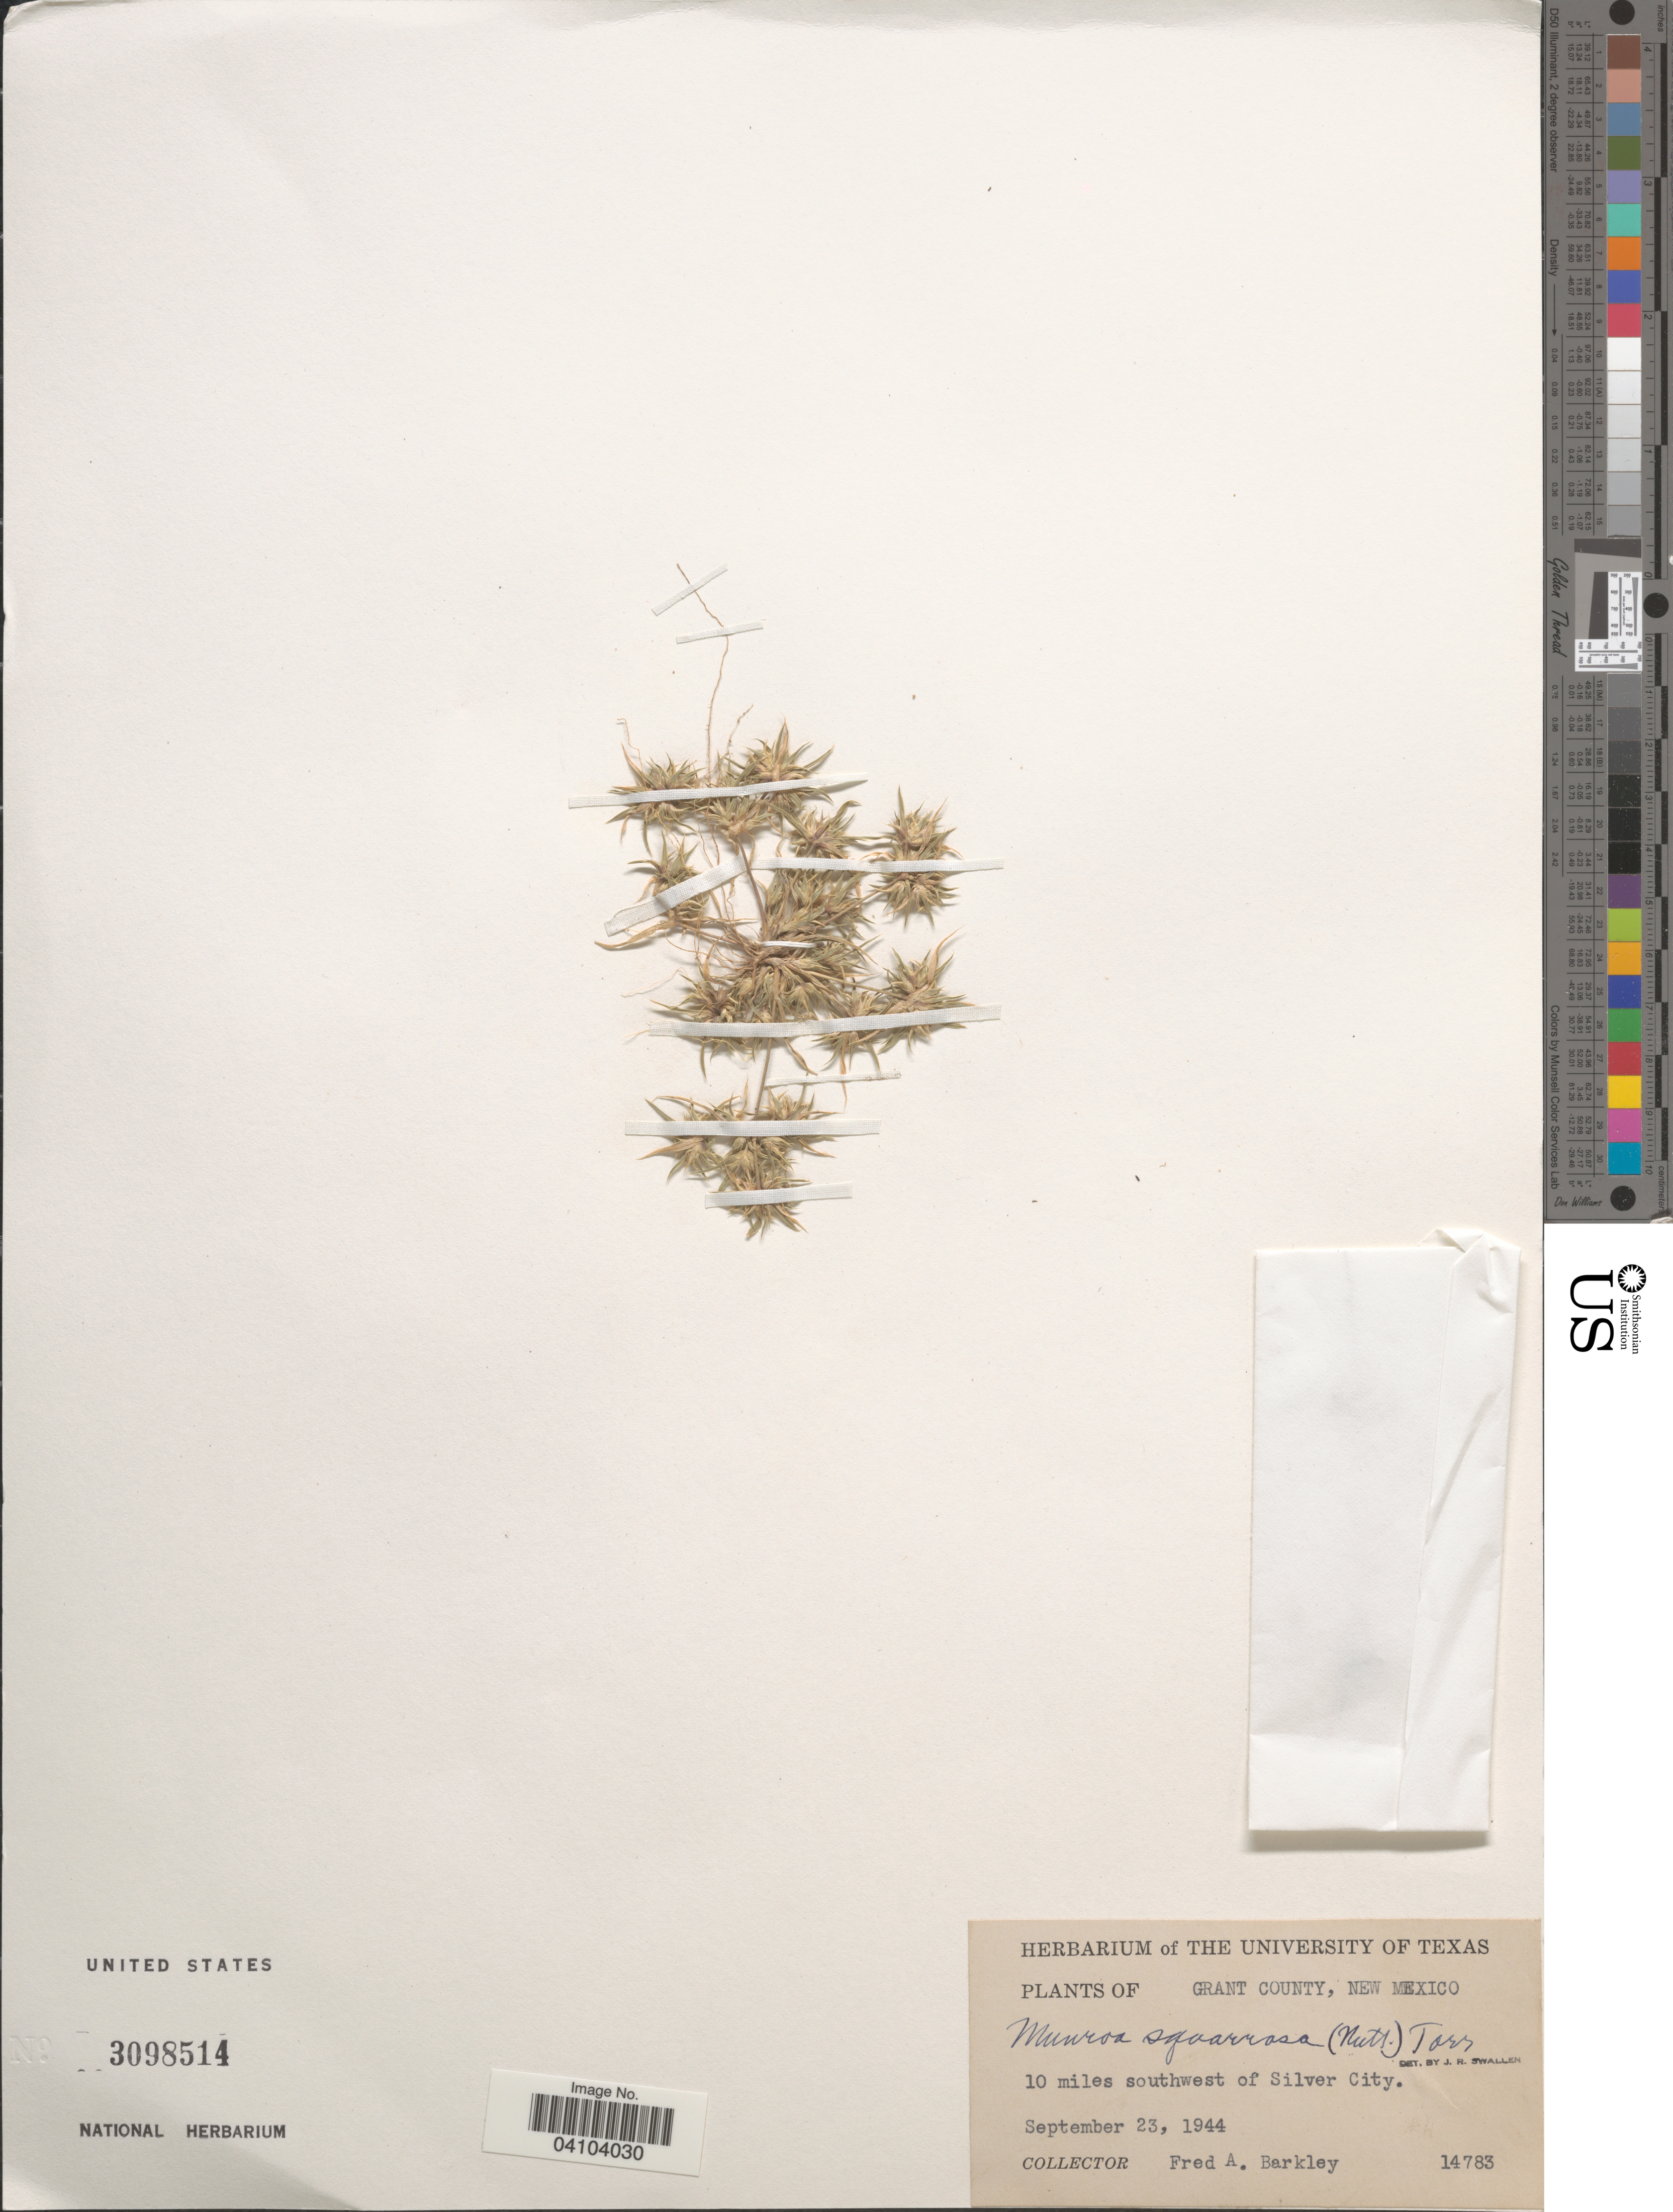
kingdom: Plantae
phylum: Tracheophyta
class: Liliopsida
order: Poales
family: Poaceae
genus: Munroa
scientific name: Munroa squarrosa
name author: (Nutt.) Torr.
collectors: F. A. Barkley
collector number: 14783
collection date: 1944-09-23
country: United States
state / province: New Mexico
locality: Grant County. 10 miles southwest of Silver City.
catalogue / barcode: US 3098514